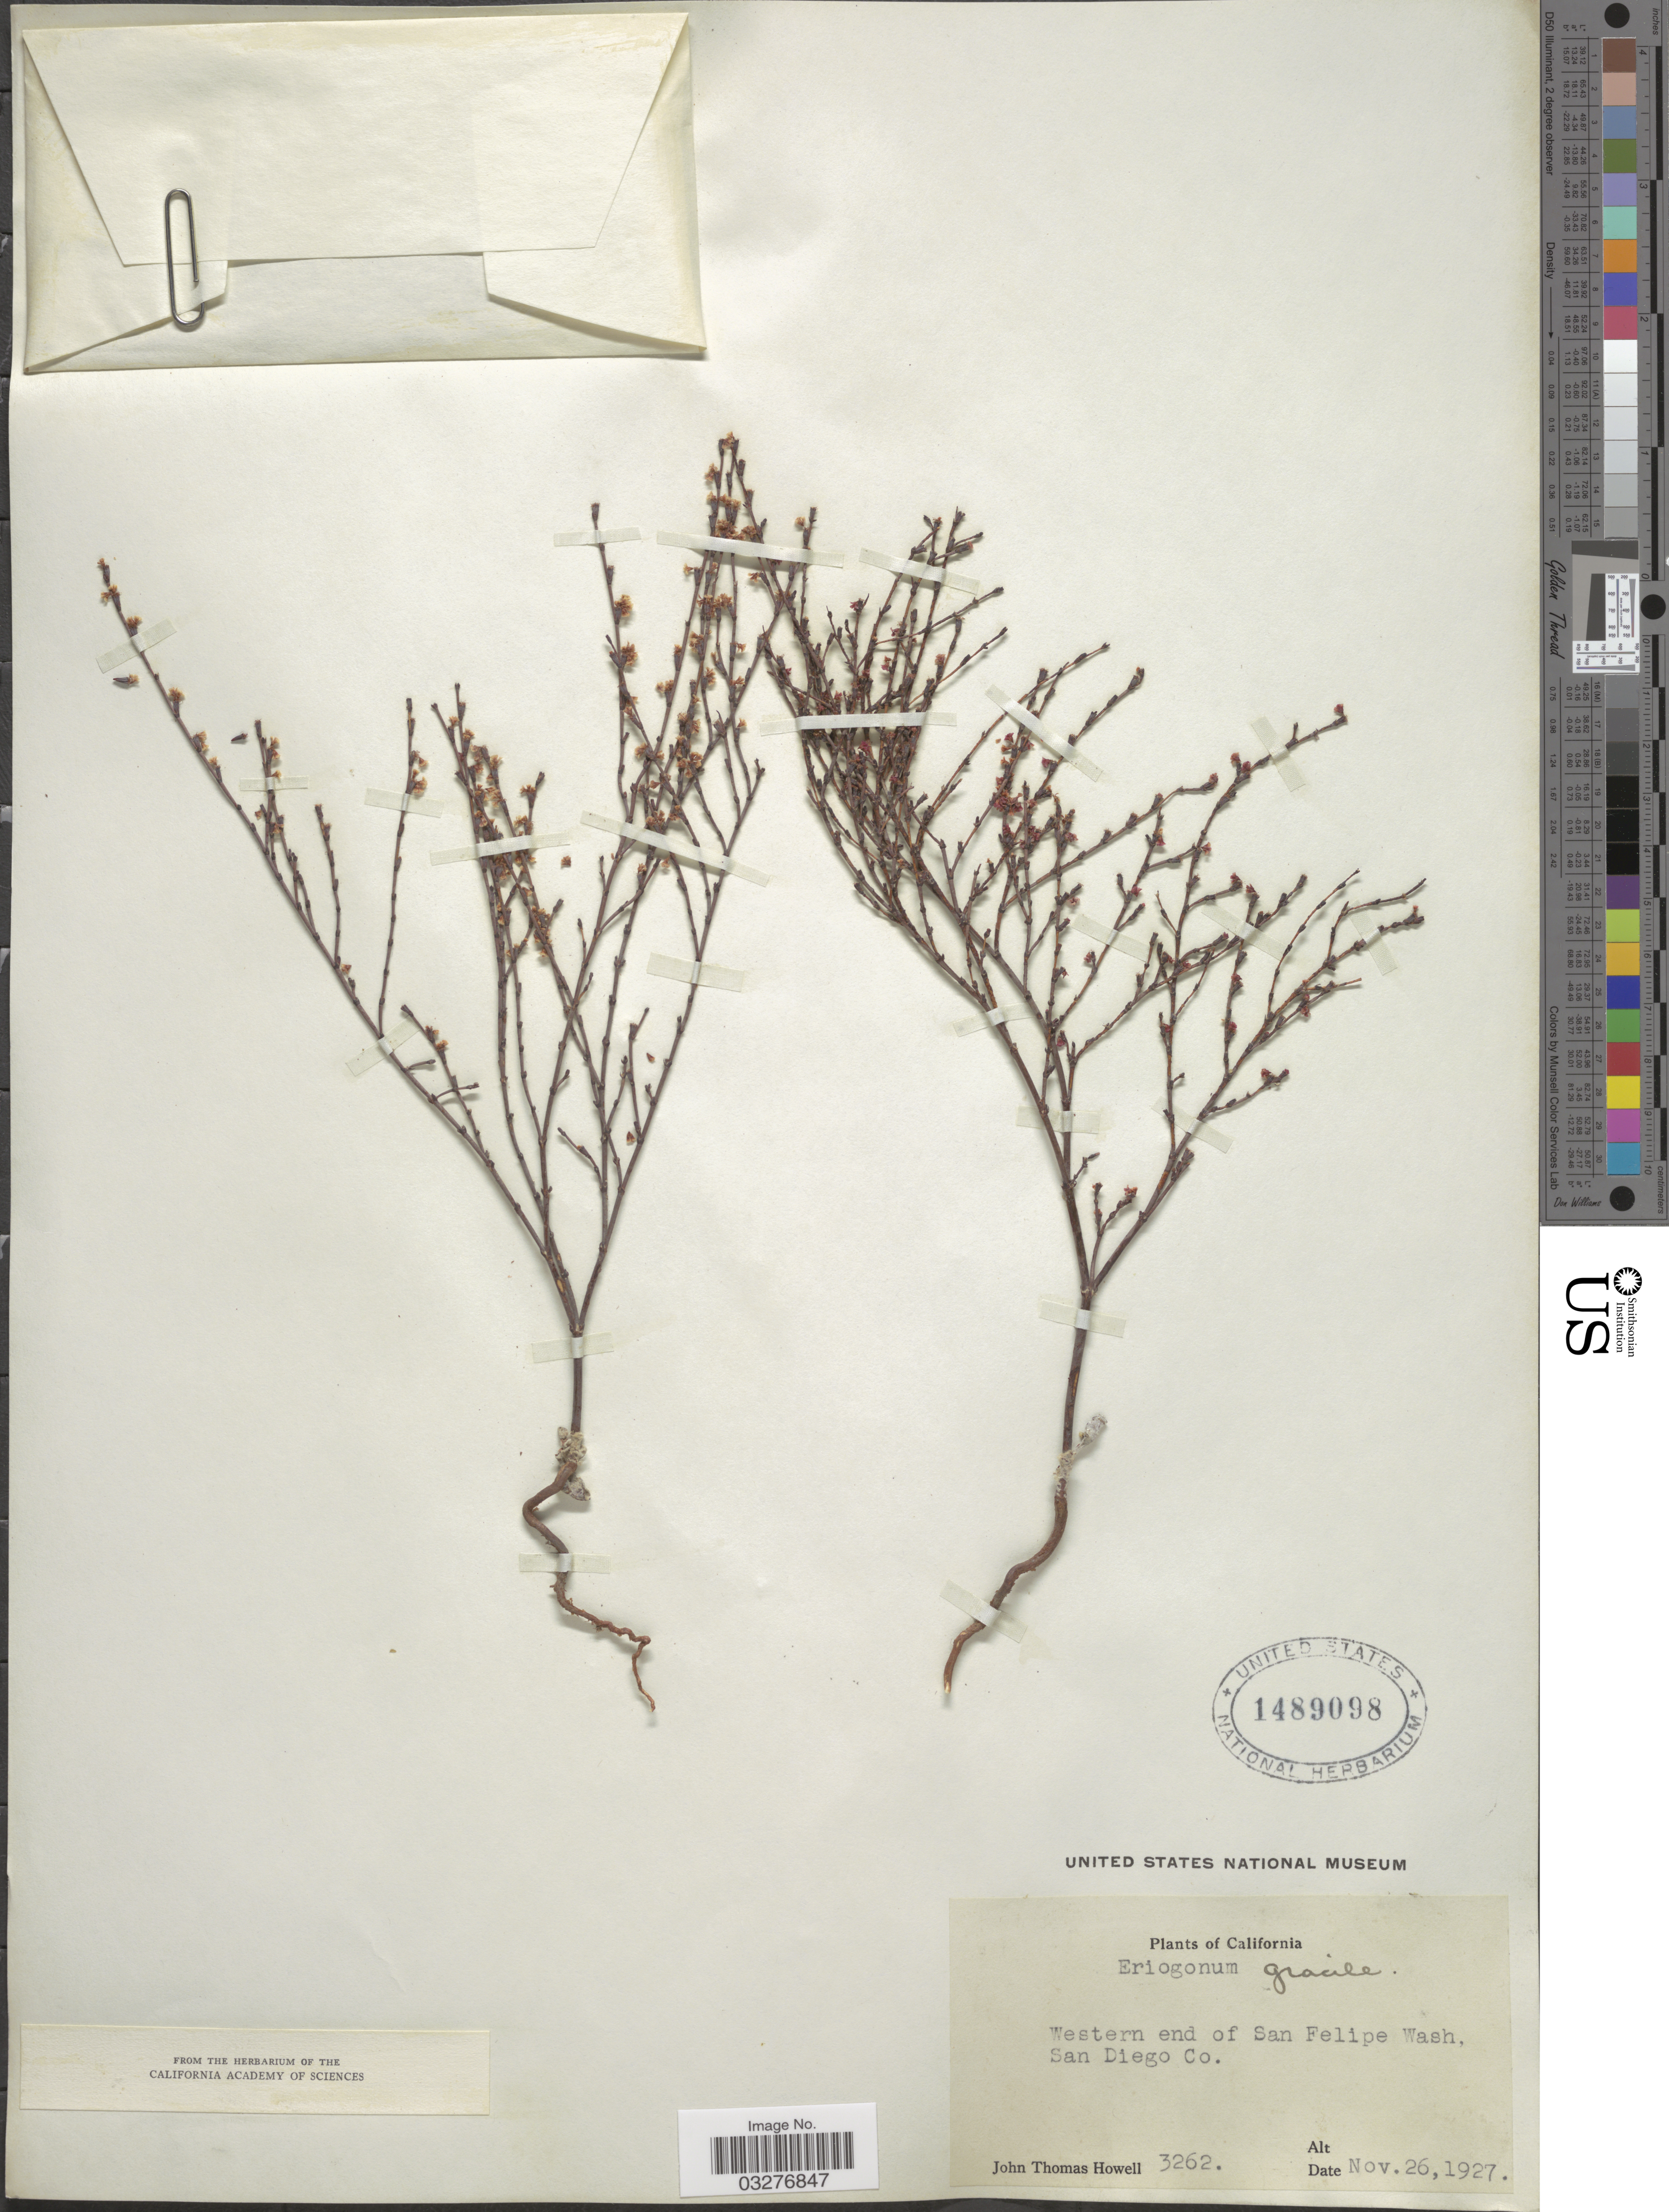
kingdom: Plantae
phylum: Tracheophyta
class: Magnoliopsida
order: Caryophyllales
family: Polygonaceae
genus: Eriogonum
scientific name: Eriogonum gracile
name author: Benth.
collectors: J. T. Howell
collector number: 3262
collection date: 1927-11-16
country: United States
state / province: California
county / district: San Diego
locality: Western end of San Felipe Wash, San Diego Co.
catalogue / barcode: US 1489098